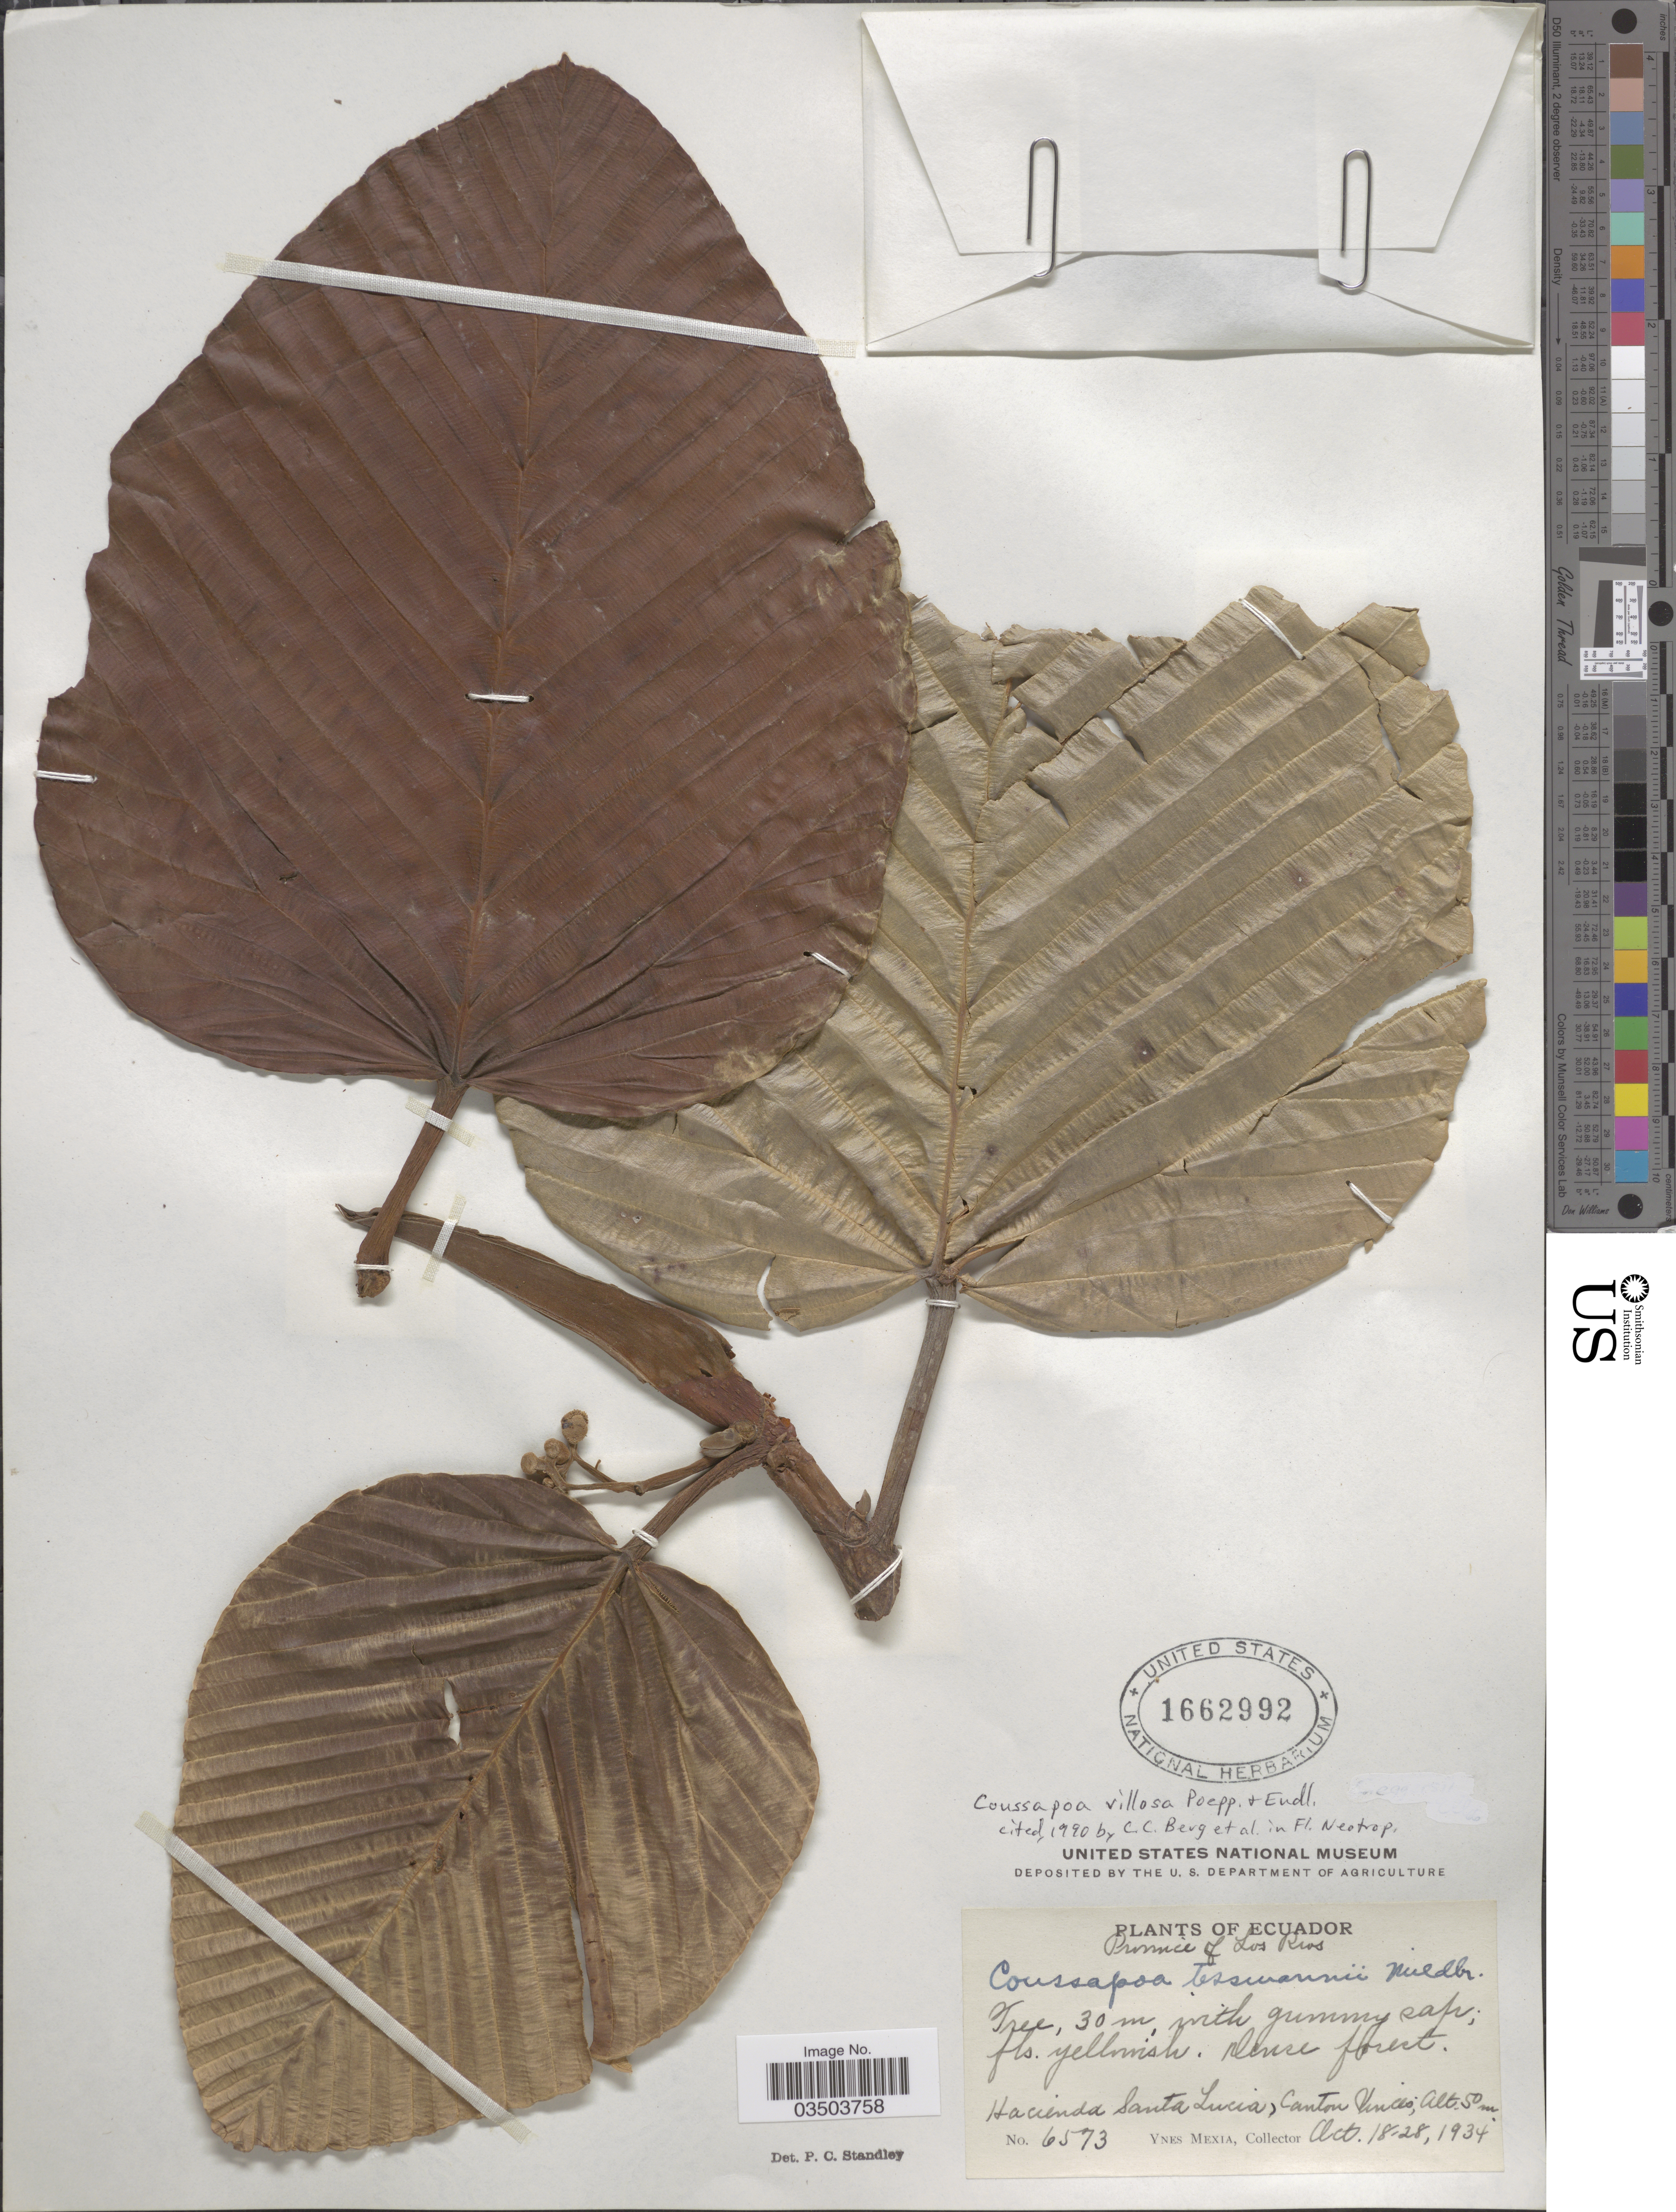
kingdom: Plantae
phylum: Tracheophyta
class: Magnoliopsida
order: Rosales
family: Urticaceae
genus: Coussapoa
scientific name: Coussapoa villosa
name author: Poepp. & Endl.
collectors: Y. Mexia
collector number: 6573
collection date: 1934-10-18/1934-10-28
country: Ecuador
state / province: Los Ríos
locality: Hacienda Santa Lucia, Canton Vinces.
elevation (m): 50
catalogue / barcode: US 1662992